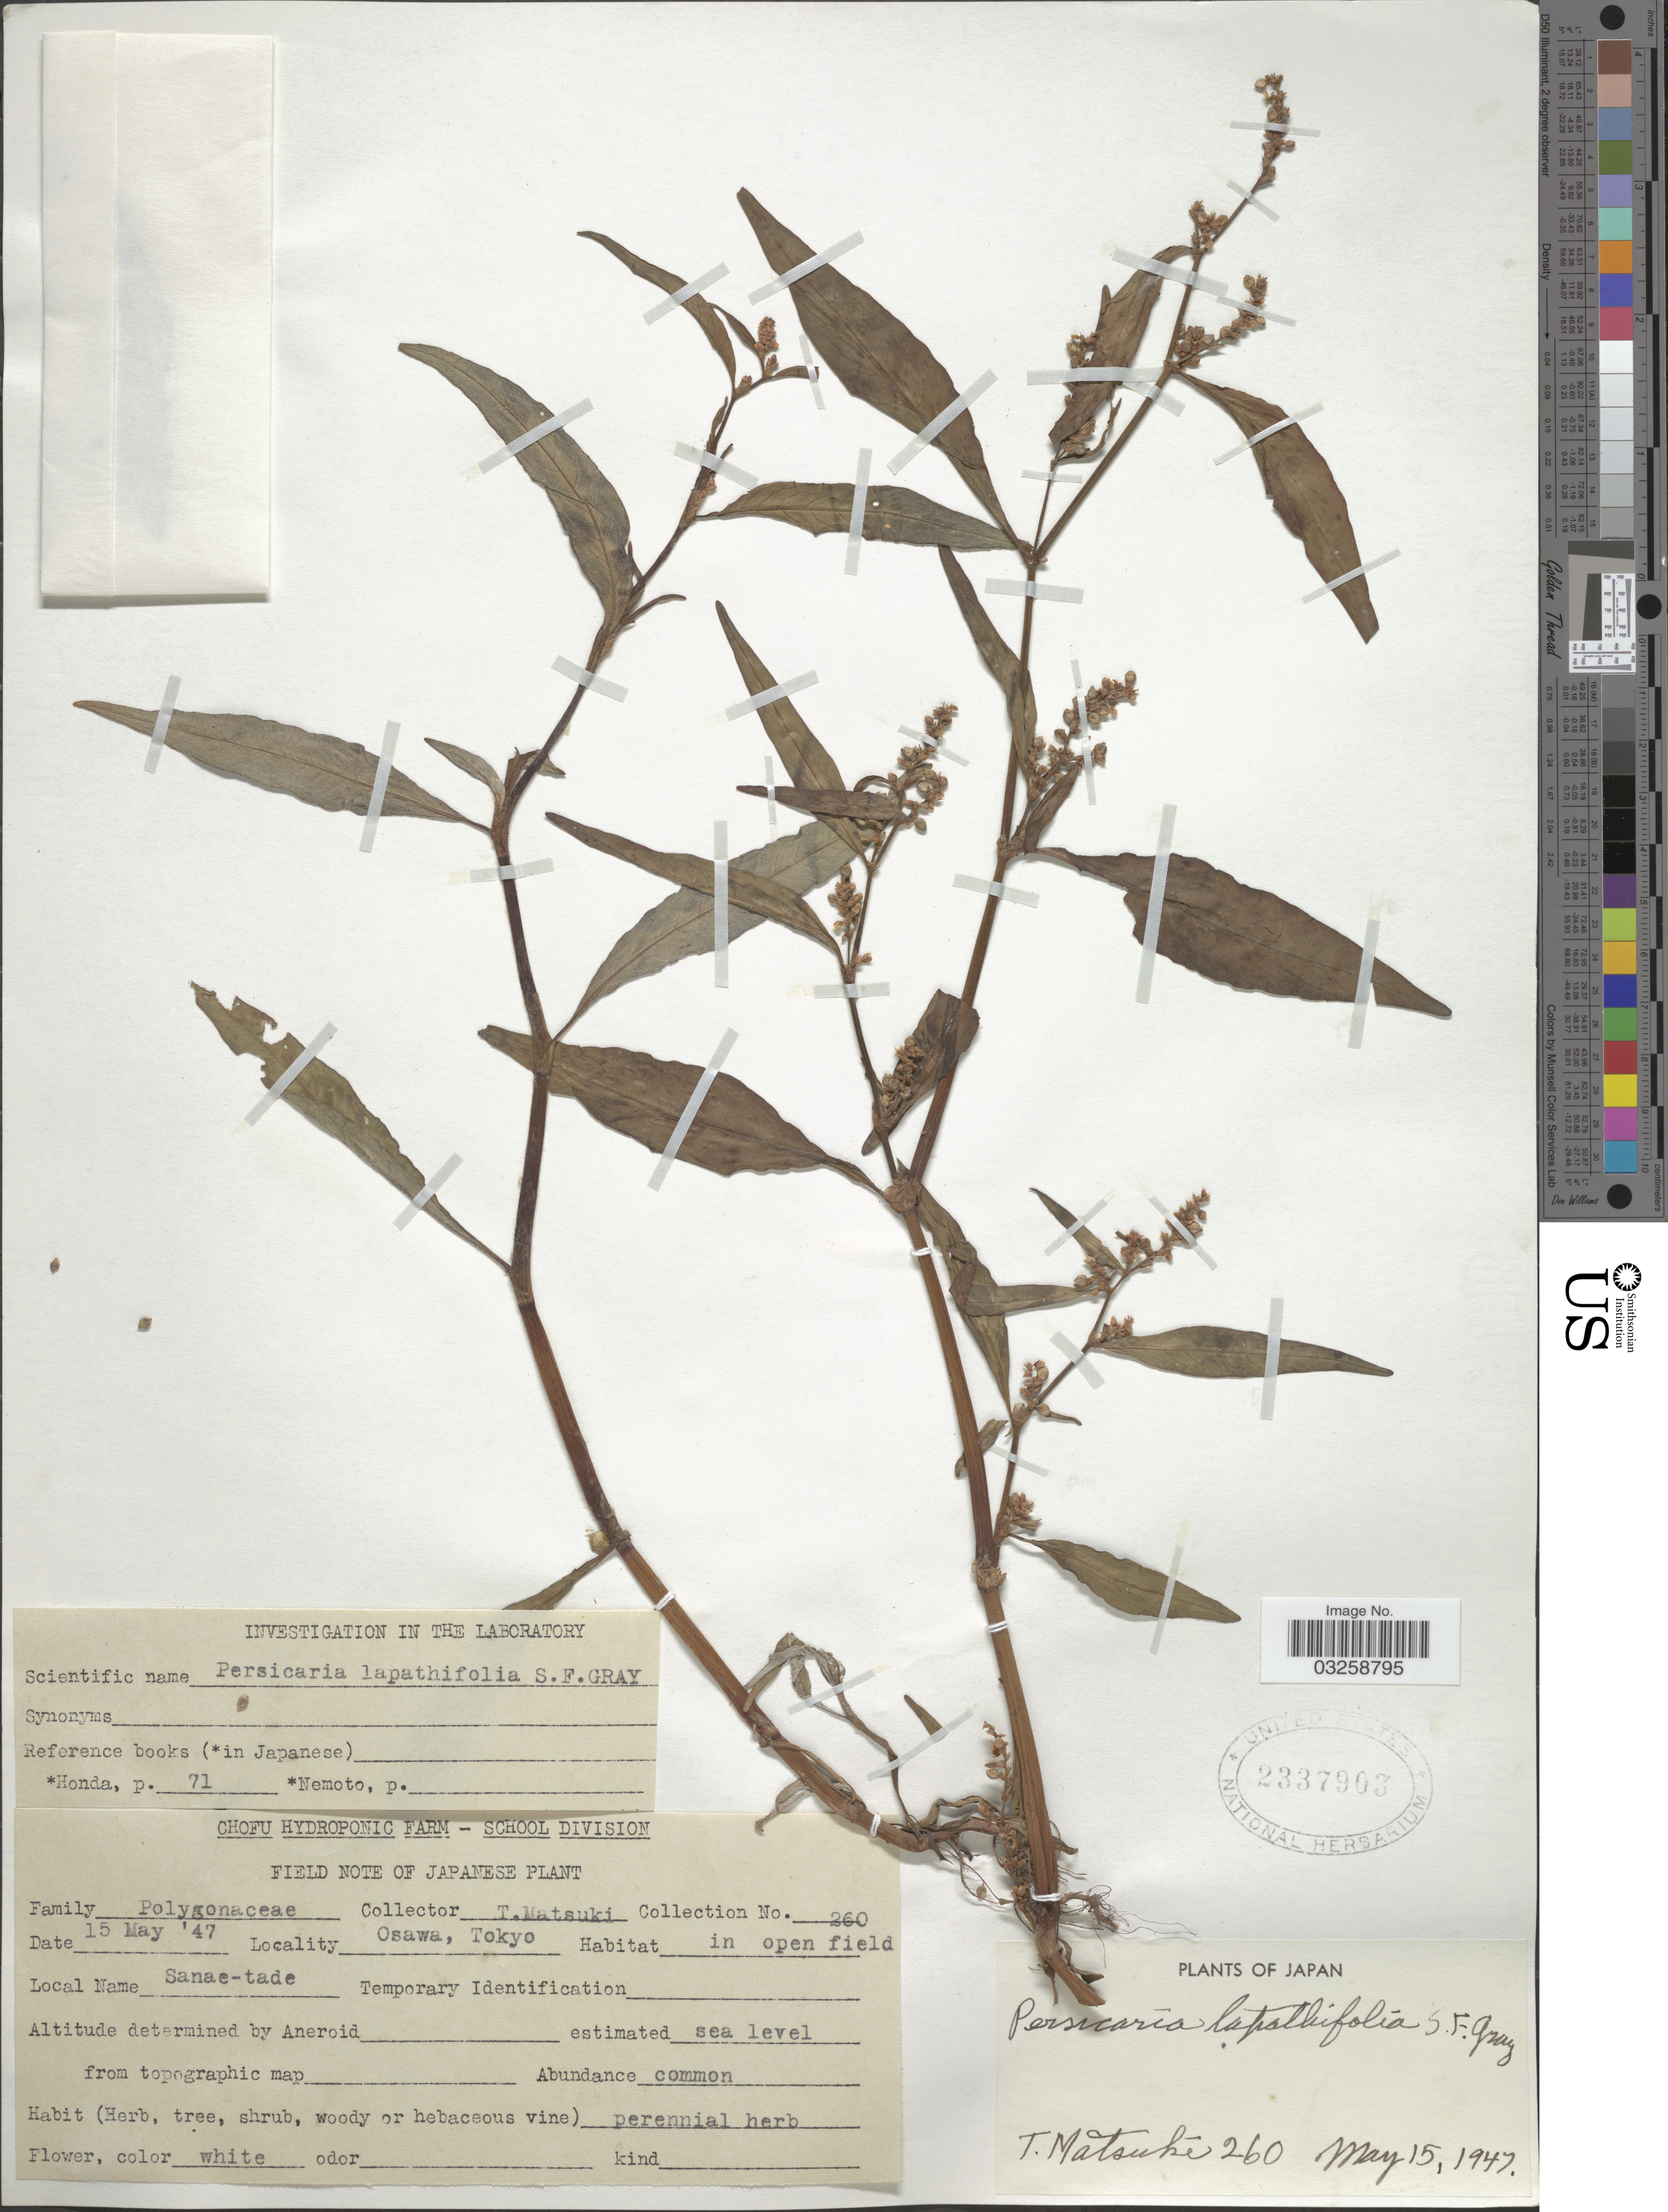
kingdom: Plantae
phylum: Tracheophyta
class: Magnoliopsida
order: Caryophyllales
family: Polygonaceae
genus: Polygonum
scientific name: Polygonum lapathifolium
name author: L.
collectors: T. Matsuki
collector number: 260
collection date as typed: Transcribed d/m/y: 15/5/47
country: Japan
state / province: Tokyo, Federal City of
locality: Osawa, Tokyo.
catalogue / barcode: US 2337903